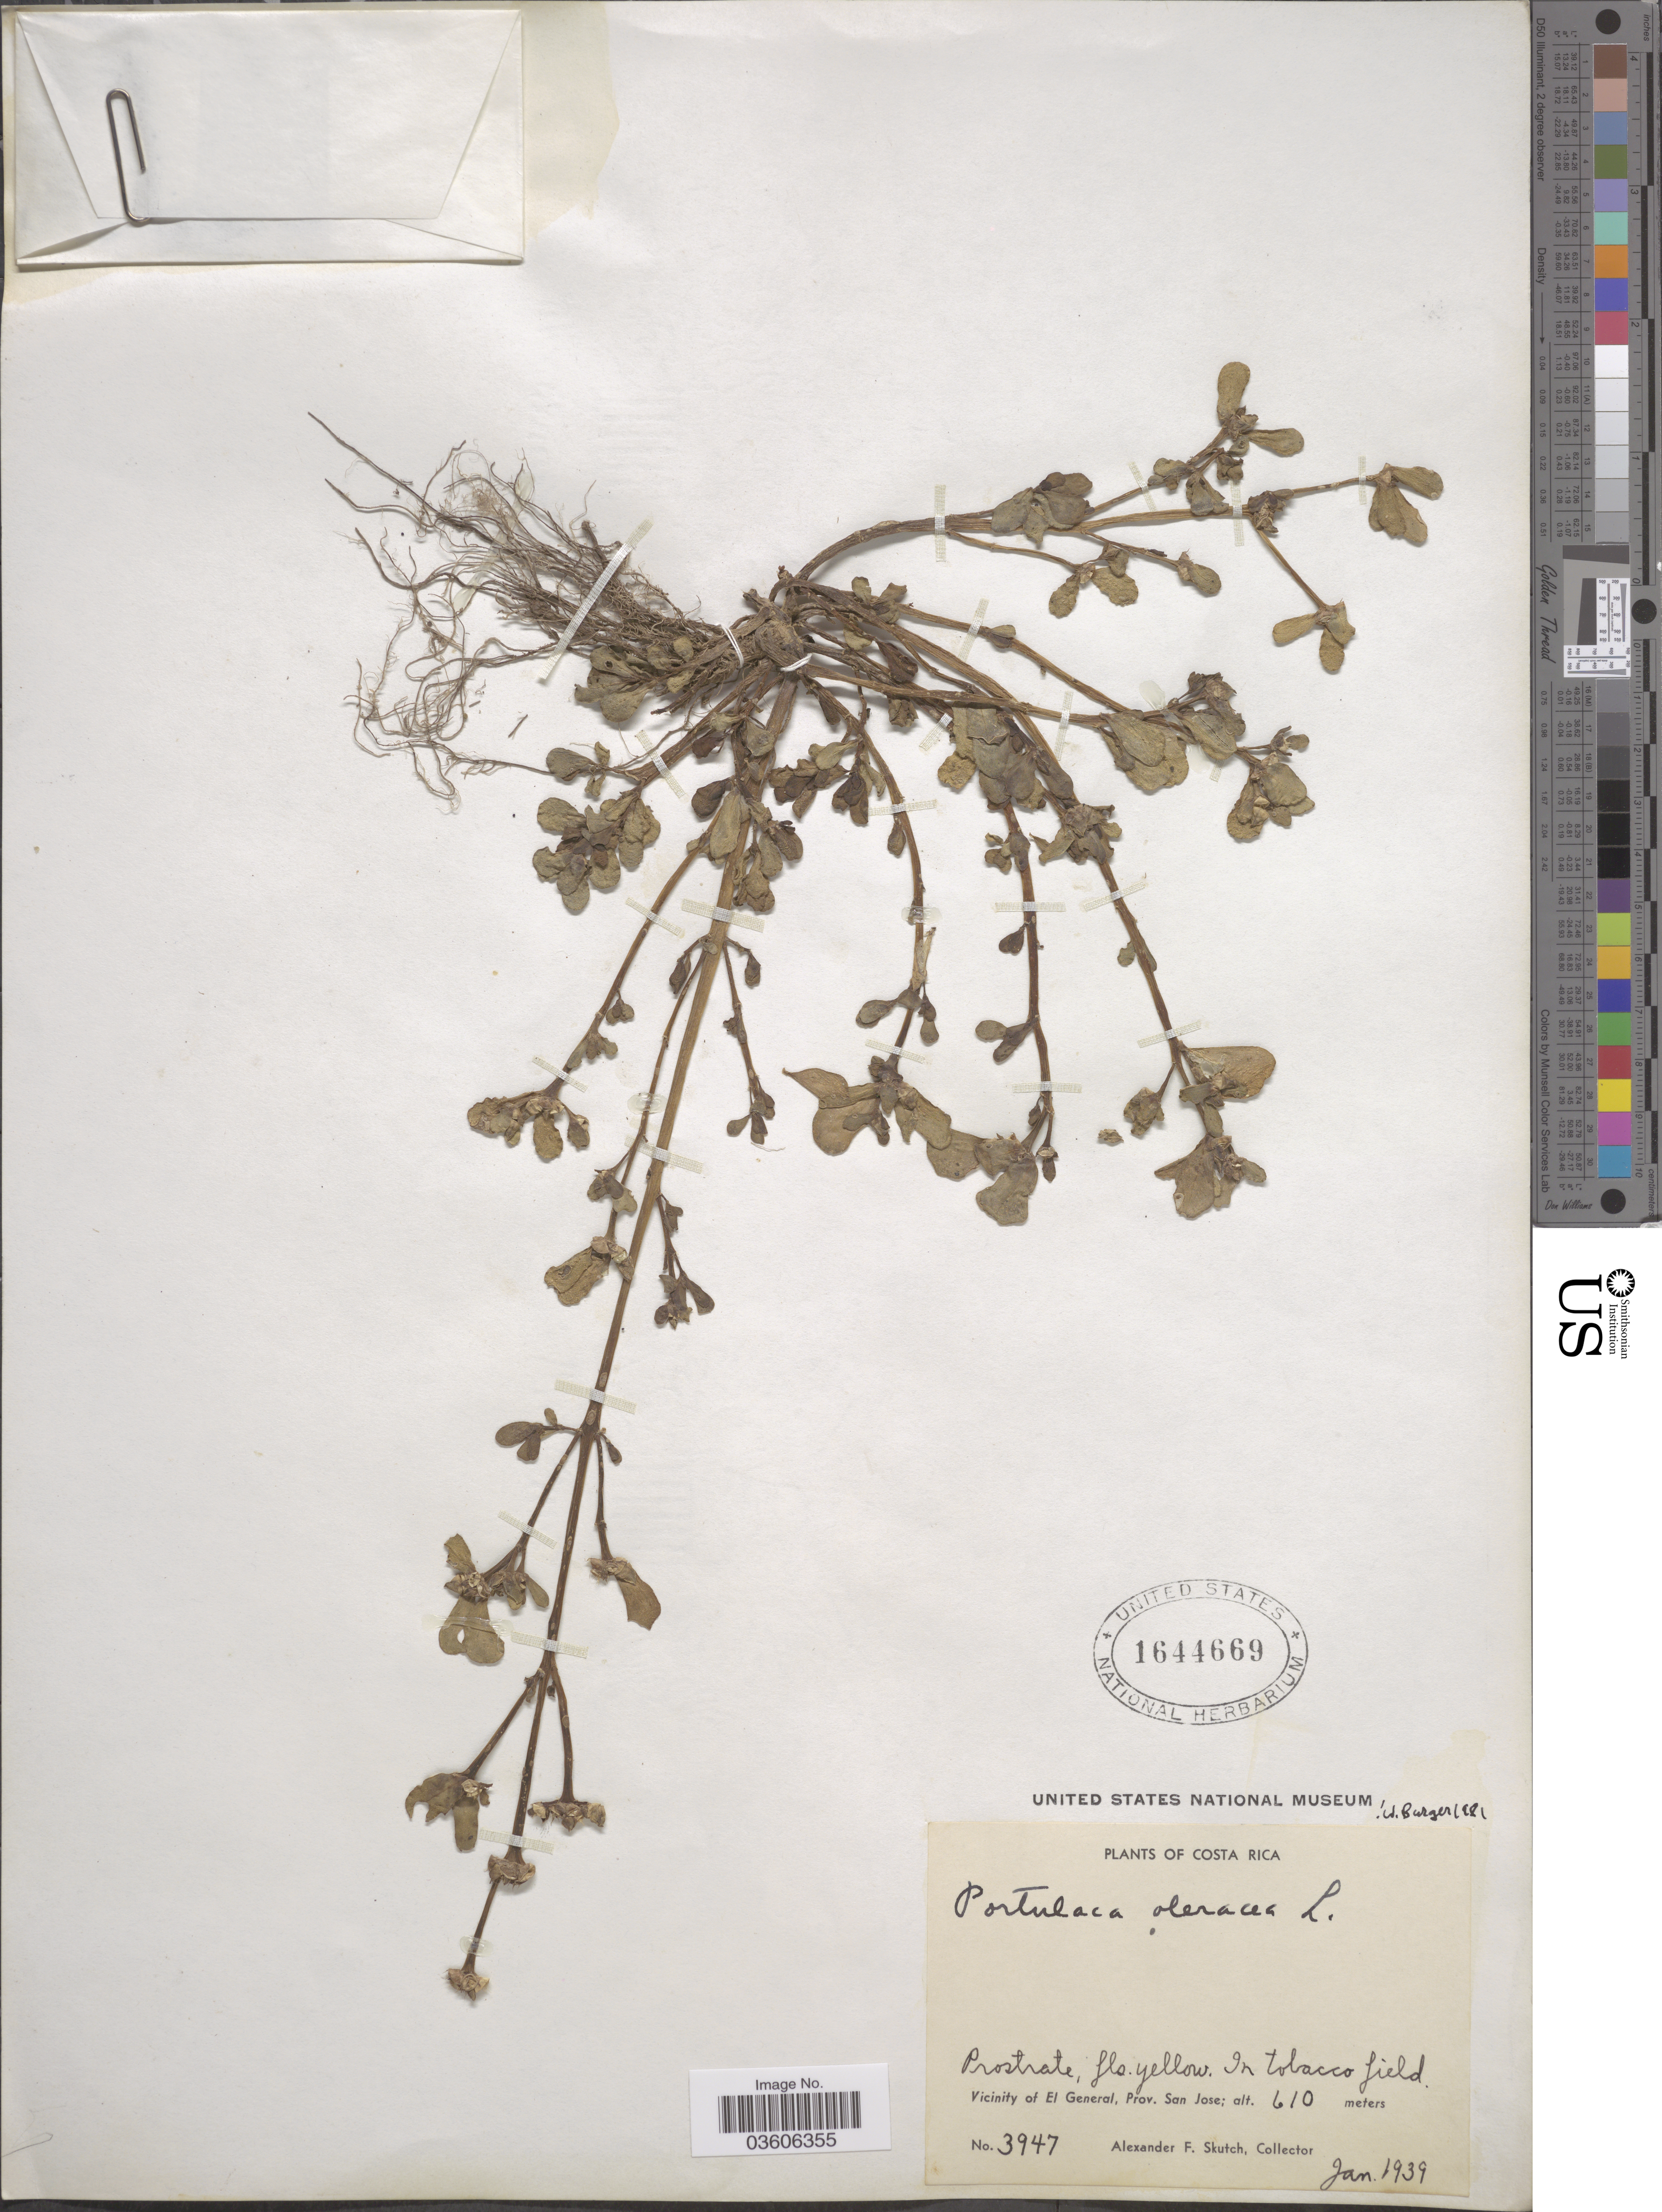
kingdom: Plantae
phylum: Tracheophyta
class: Magnoliopsida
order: Caryophyllales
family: Portulacaceae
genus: Portulaca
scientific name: Portulaca oleracea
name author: L.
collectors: A. F. Skutch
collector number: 3947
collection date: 1939-01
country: Costa Rica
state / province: San José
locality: Vicinity of El General.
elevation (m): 610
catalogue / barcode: US 1644669